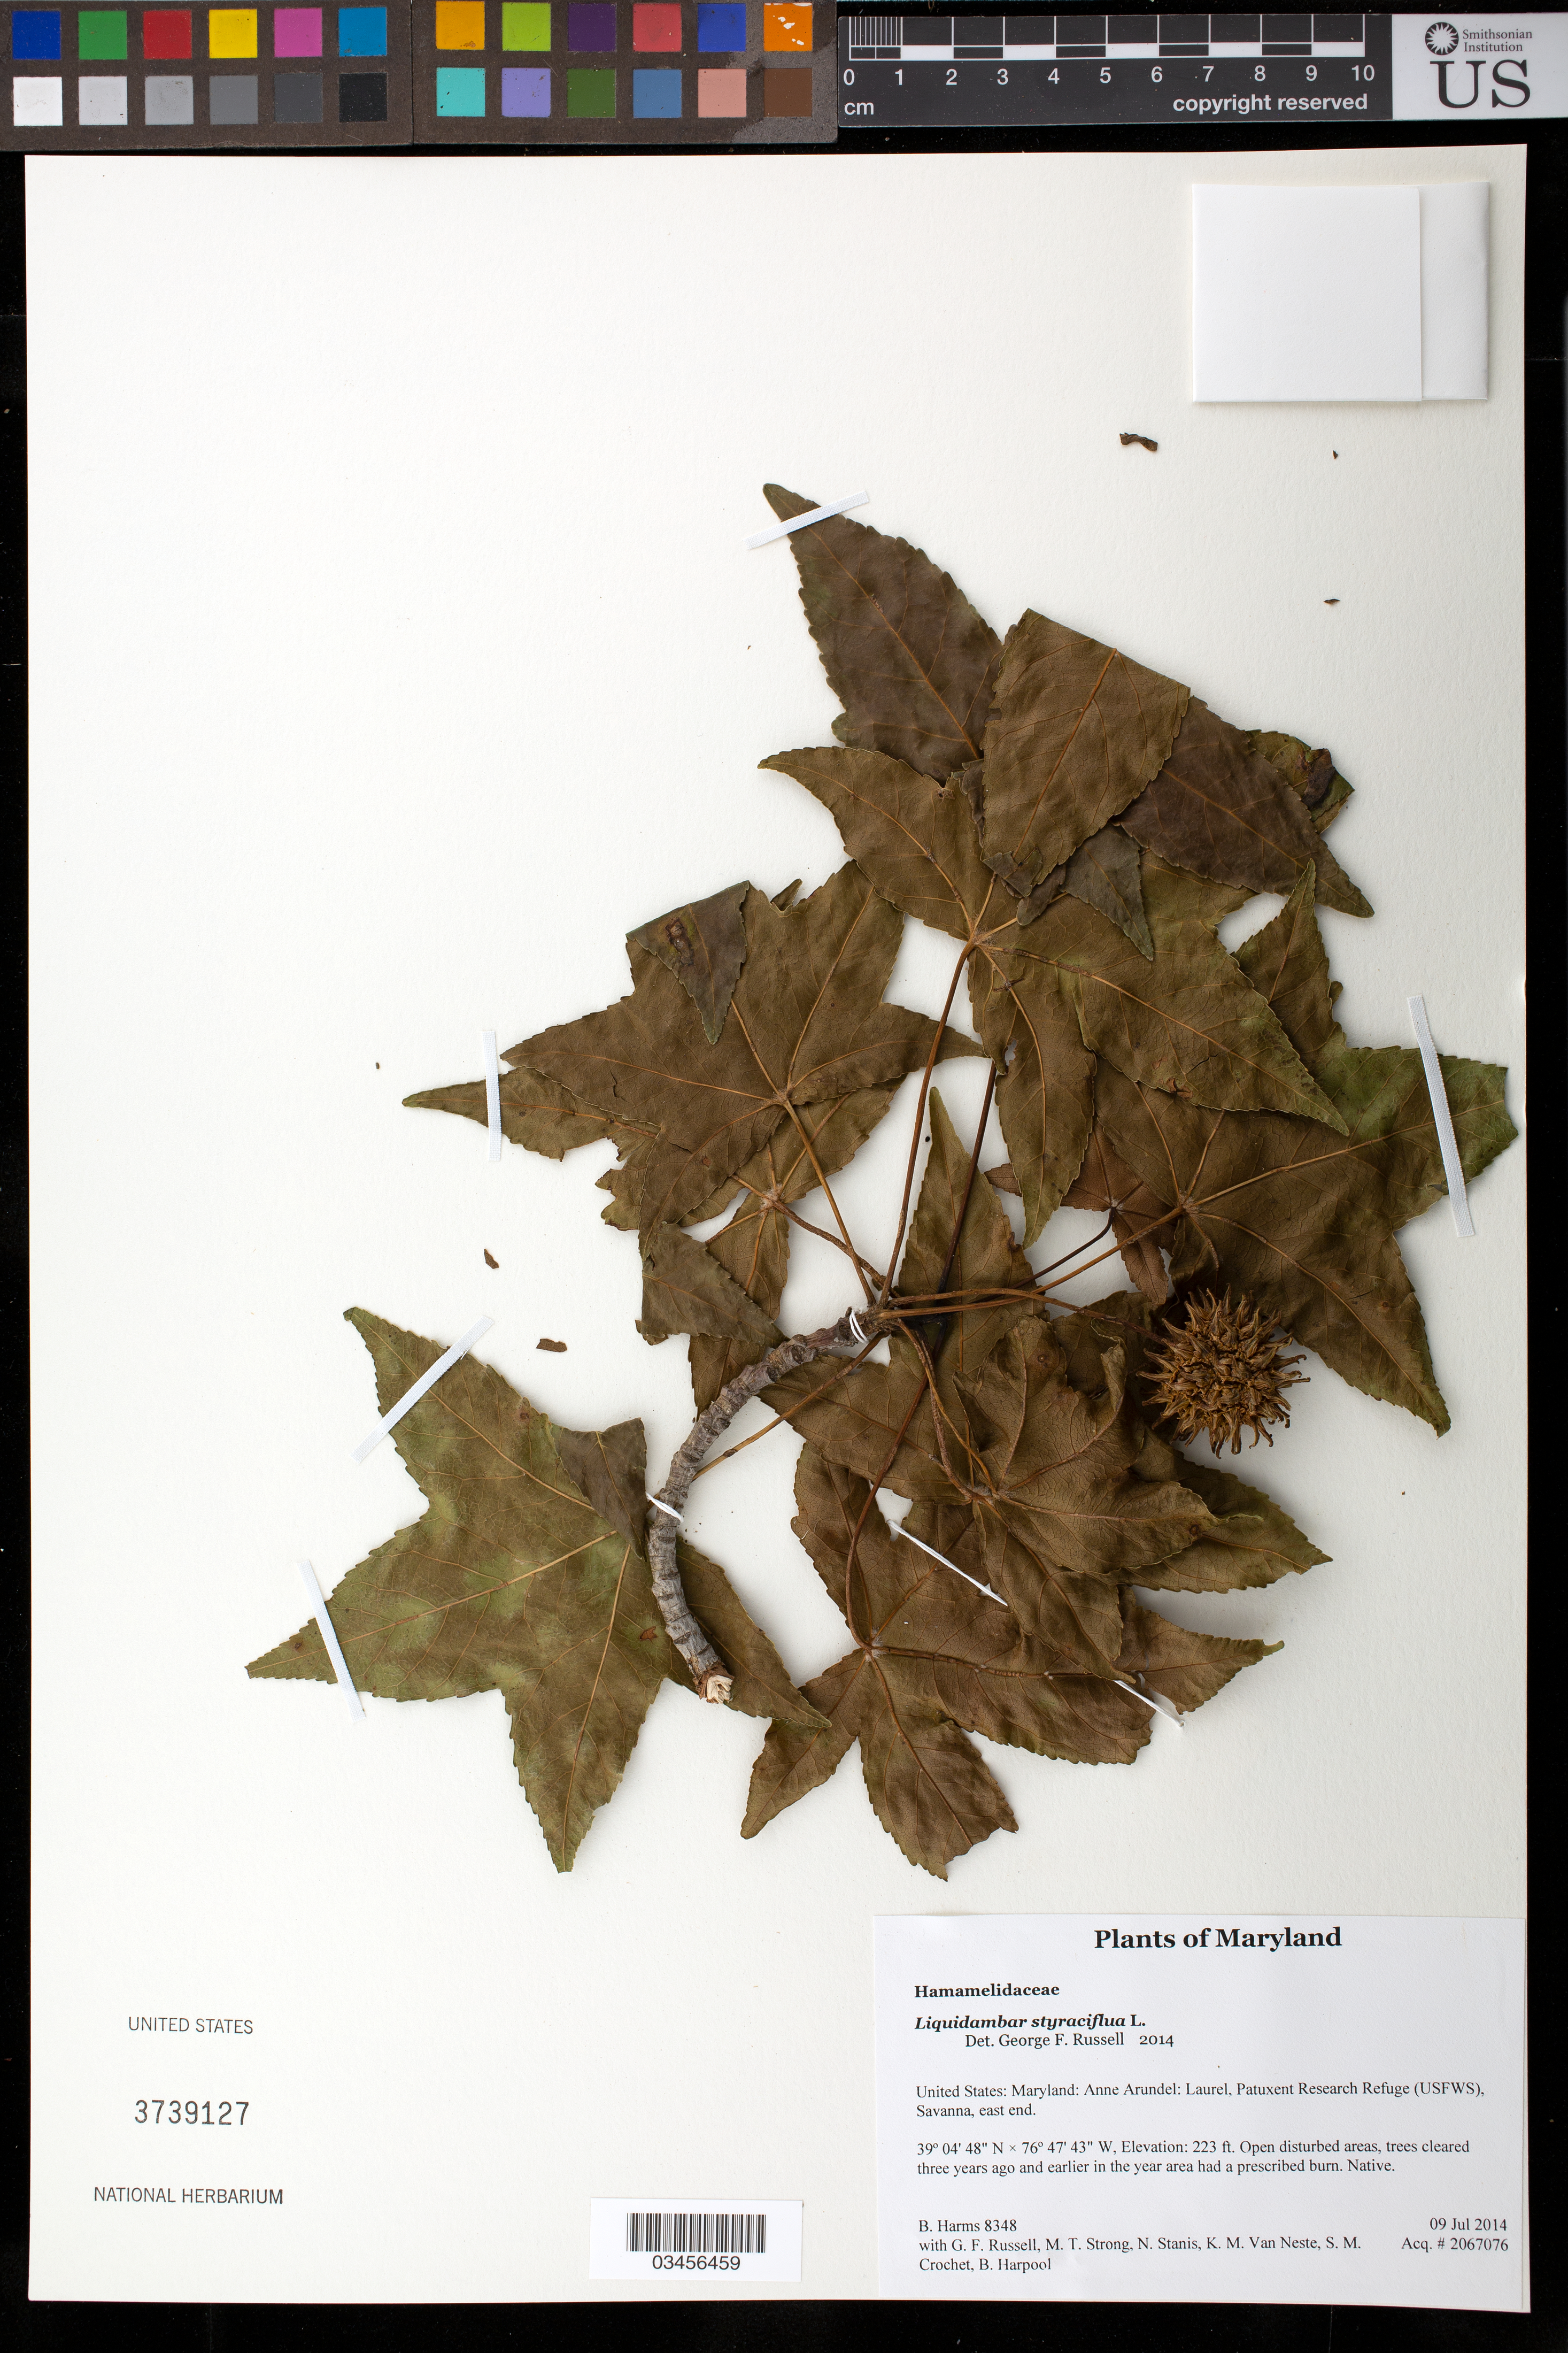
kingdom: Plantae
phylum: Tracheophyta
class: Magnoliopsida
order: Saxifragales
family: Altingiaceae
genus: Liquidambar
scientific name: Liquidambar styraciflua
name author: L.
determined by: Russell, George F., (UNITED STATES)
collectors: B. Harms, G. Russell, M. T. Strong, N. Stanis, K. M. Van Neste & S. M. Crochet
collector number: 8348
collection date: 2014-07-09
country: United States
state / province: Maryland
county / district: Anne Arundel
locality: Laurel, Patuxent Research Refuge (USFWS), Savanna, east end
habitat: Open disturbed areas, trees cleared three years ago and earlier in the year area had a prescribed burn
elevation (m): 68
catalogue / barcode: US 3739127